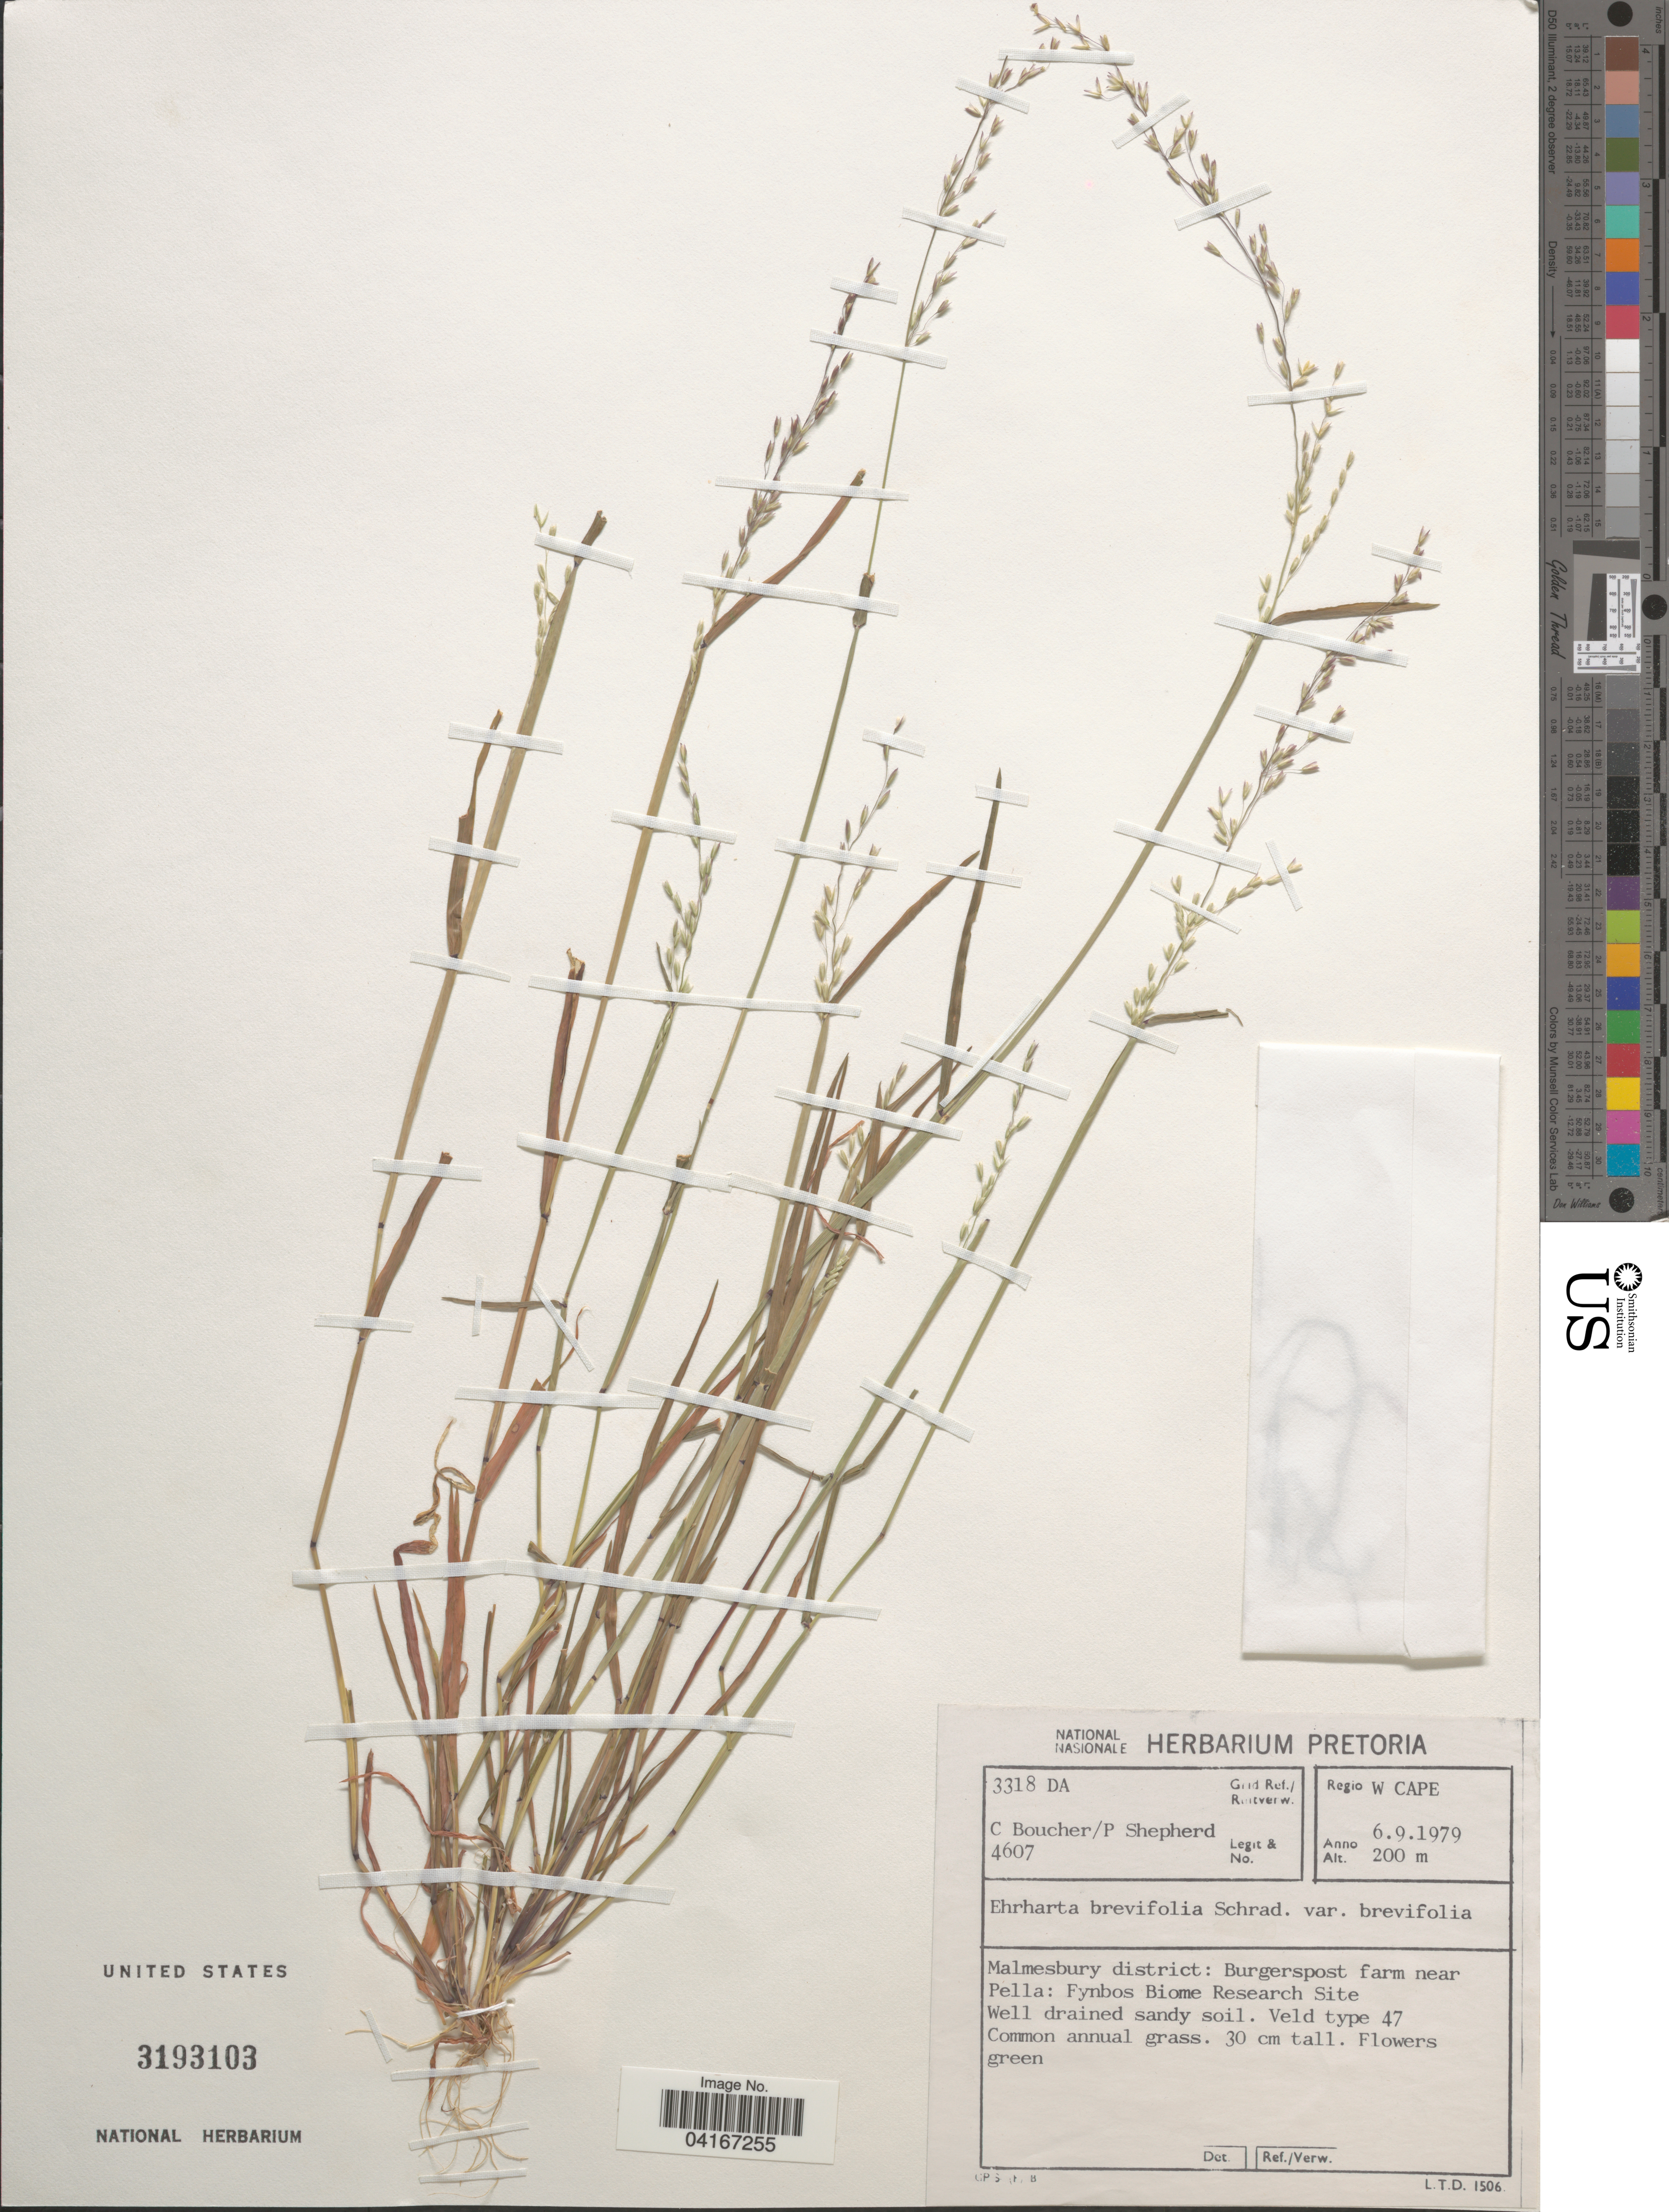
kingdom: Plantae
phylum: Tracheophyta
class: Liliopsida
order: Poales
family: Poaceae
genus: Ehrharta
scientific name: Ehrharta brevifolia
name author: Schrad.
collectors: C. Boucher & P. Shepherd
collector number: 4607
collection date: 1979-09-06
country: South Africa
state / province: Western Cape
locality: Regio W Cape. Grid Ref./Ruitverw. 3318 DA. Malmesbury district: Burgerspost farm near Pella: Fynbos Biome Research Site.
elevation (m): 200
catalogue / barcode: US 3193103